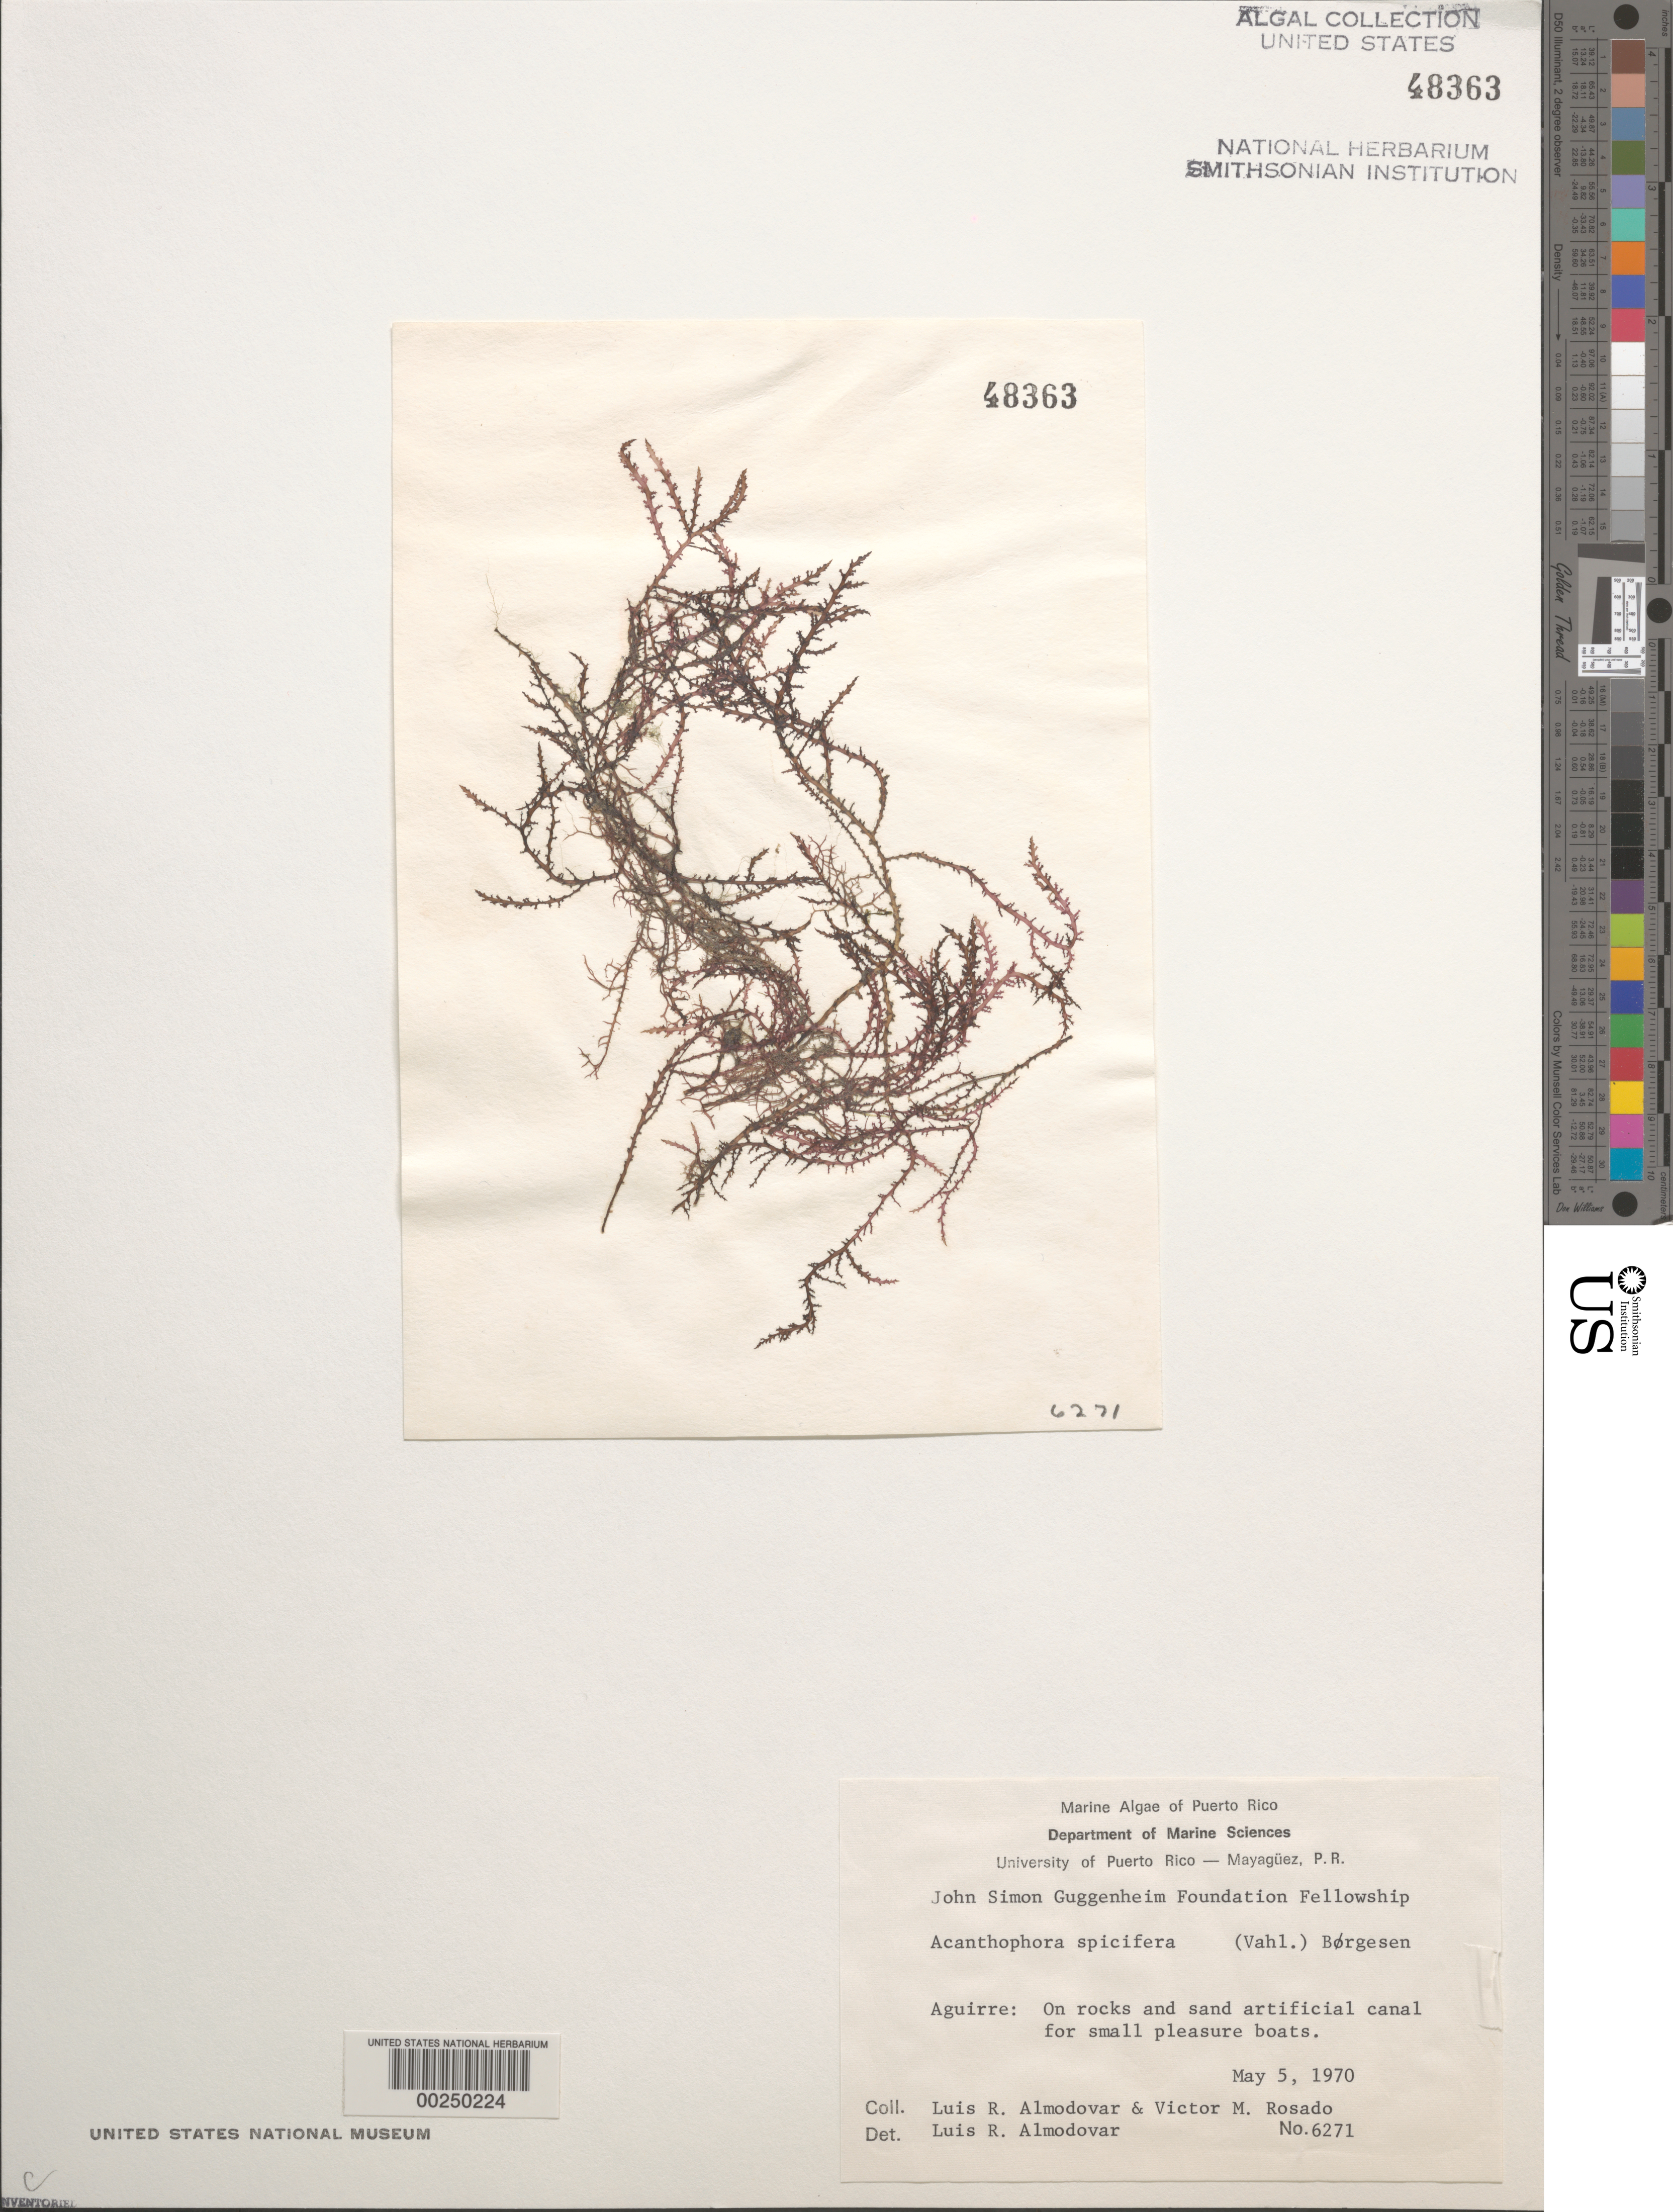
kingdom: Plantae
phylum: Rhodophyta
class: Florideophyceae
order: Ceramiales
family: Rhodomelaceae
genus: Acanthophora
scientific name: Acanthophora spicifera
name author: (Vahl) Børgesen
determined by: Almodovar, L. R.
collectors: L. Almodovar & V. Rosado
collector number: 6271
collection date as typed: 05 May 1970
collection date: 1970-05-05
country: Puerto Rico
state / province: Salinas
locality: Aguirre, artificial canal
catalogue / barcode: US 48363